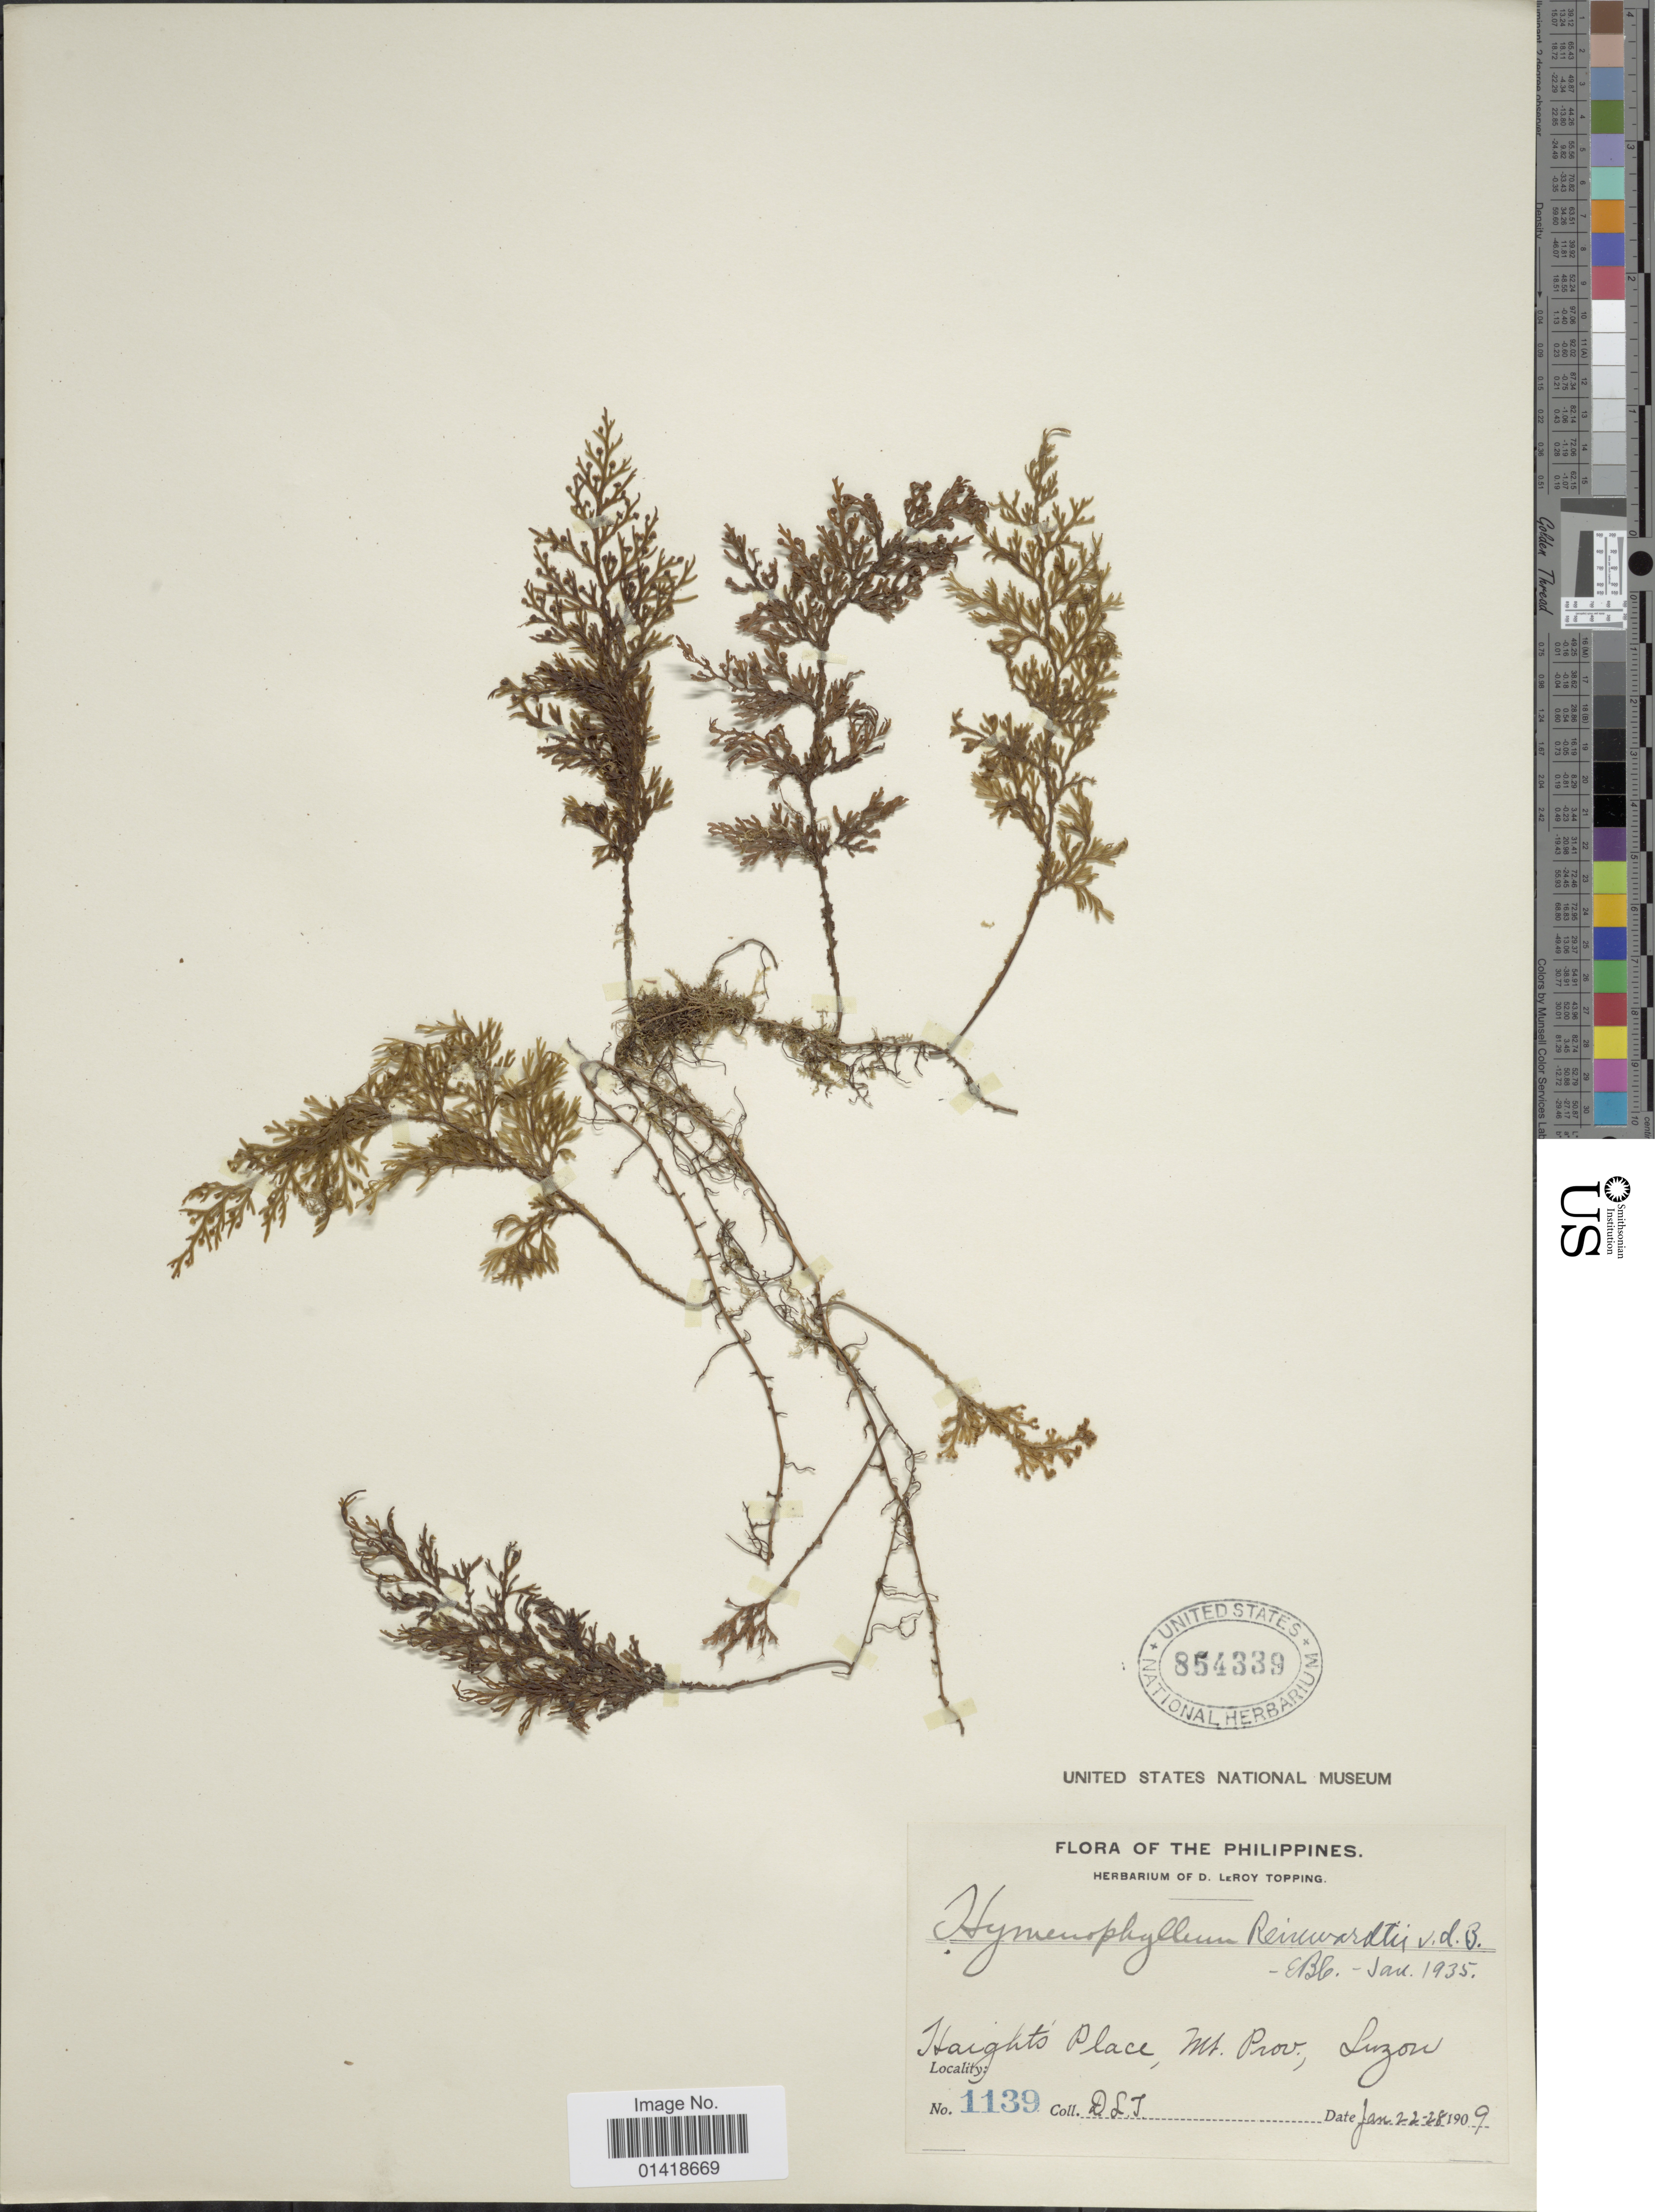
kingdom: Plantae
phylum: Tracheophyta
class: Polypodiopsida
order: Hymenophyllales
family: Hymenophyllaceae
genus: Hymenophyllum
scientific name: Hymenophyllum reinwardtii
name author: Bosch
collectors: D. L. Topping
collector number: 1139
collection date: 1909-01-22/1909-01-28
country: Philippines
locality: The Philippines. Haights Place. Mt. Prov., Luzon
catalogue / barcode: US 854339